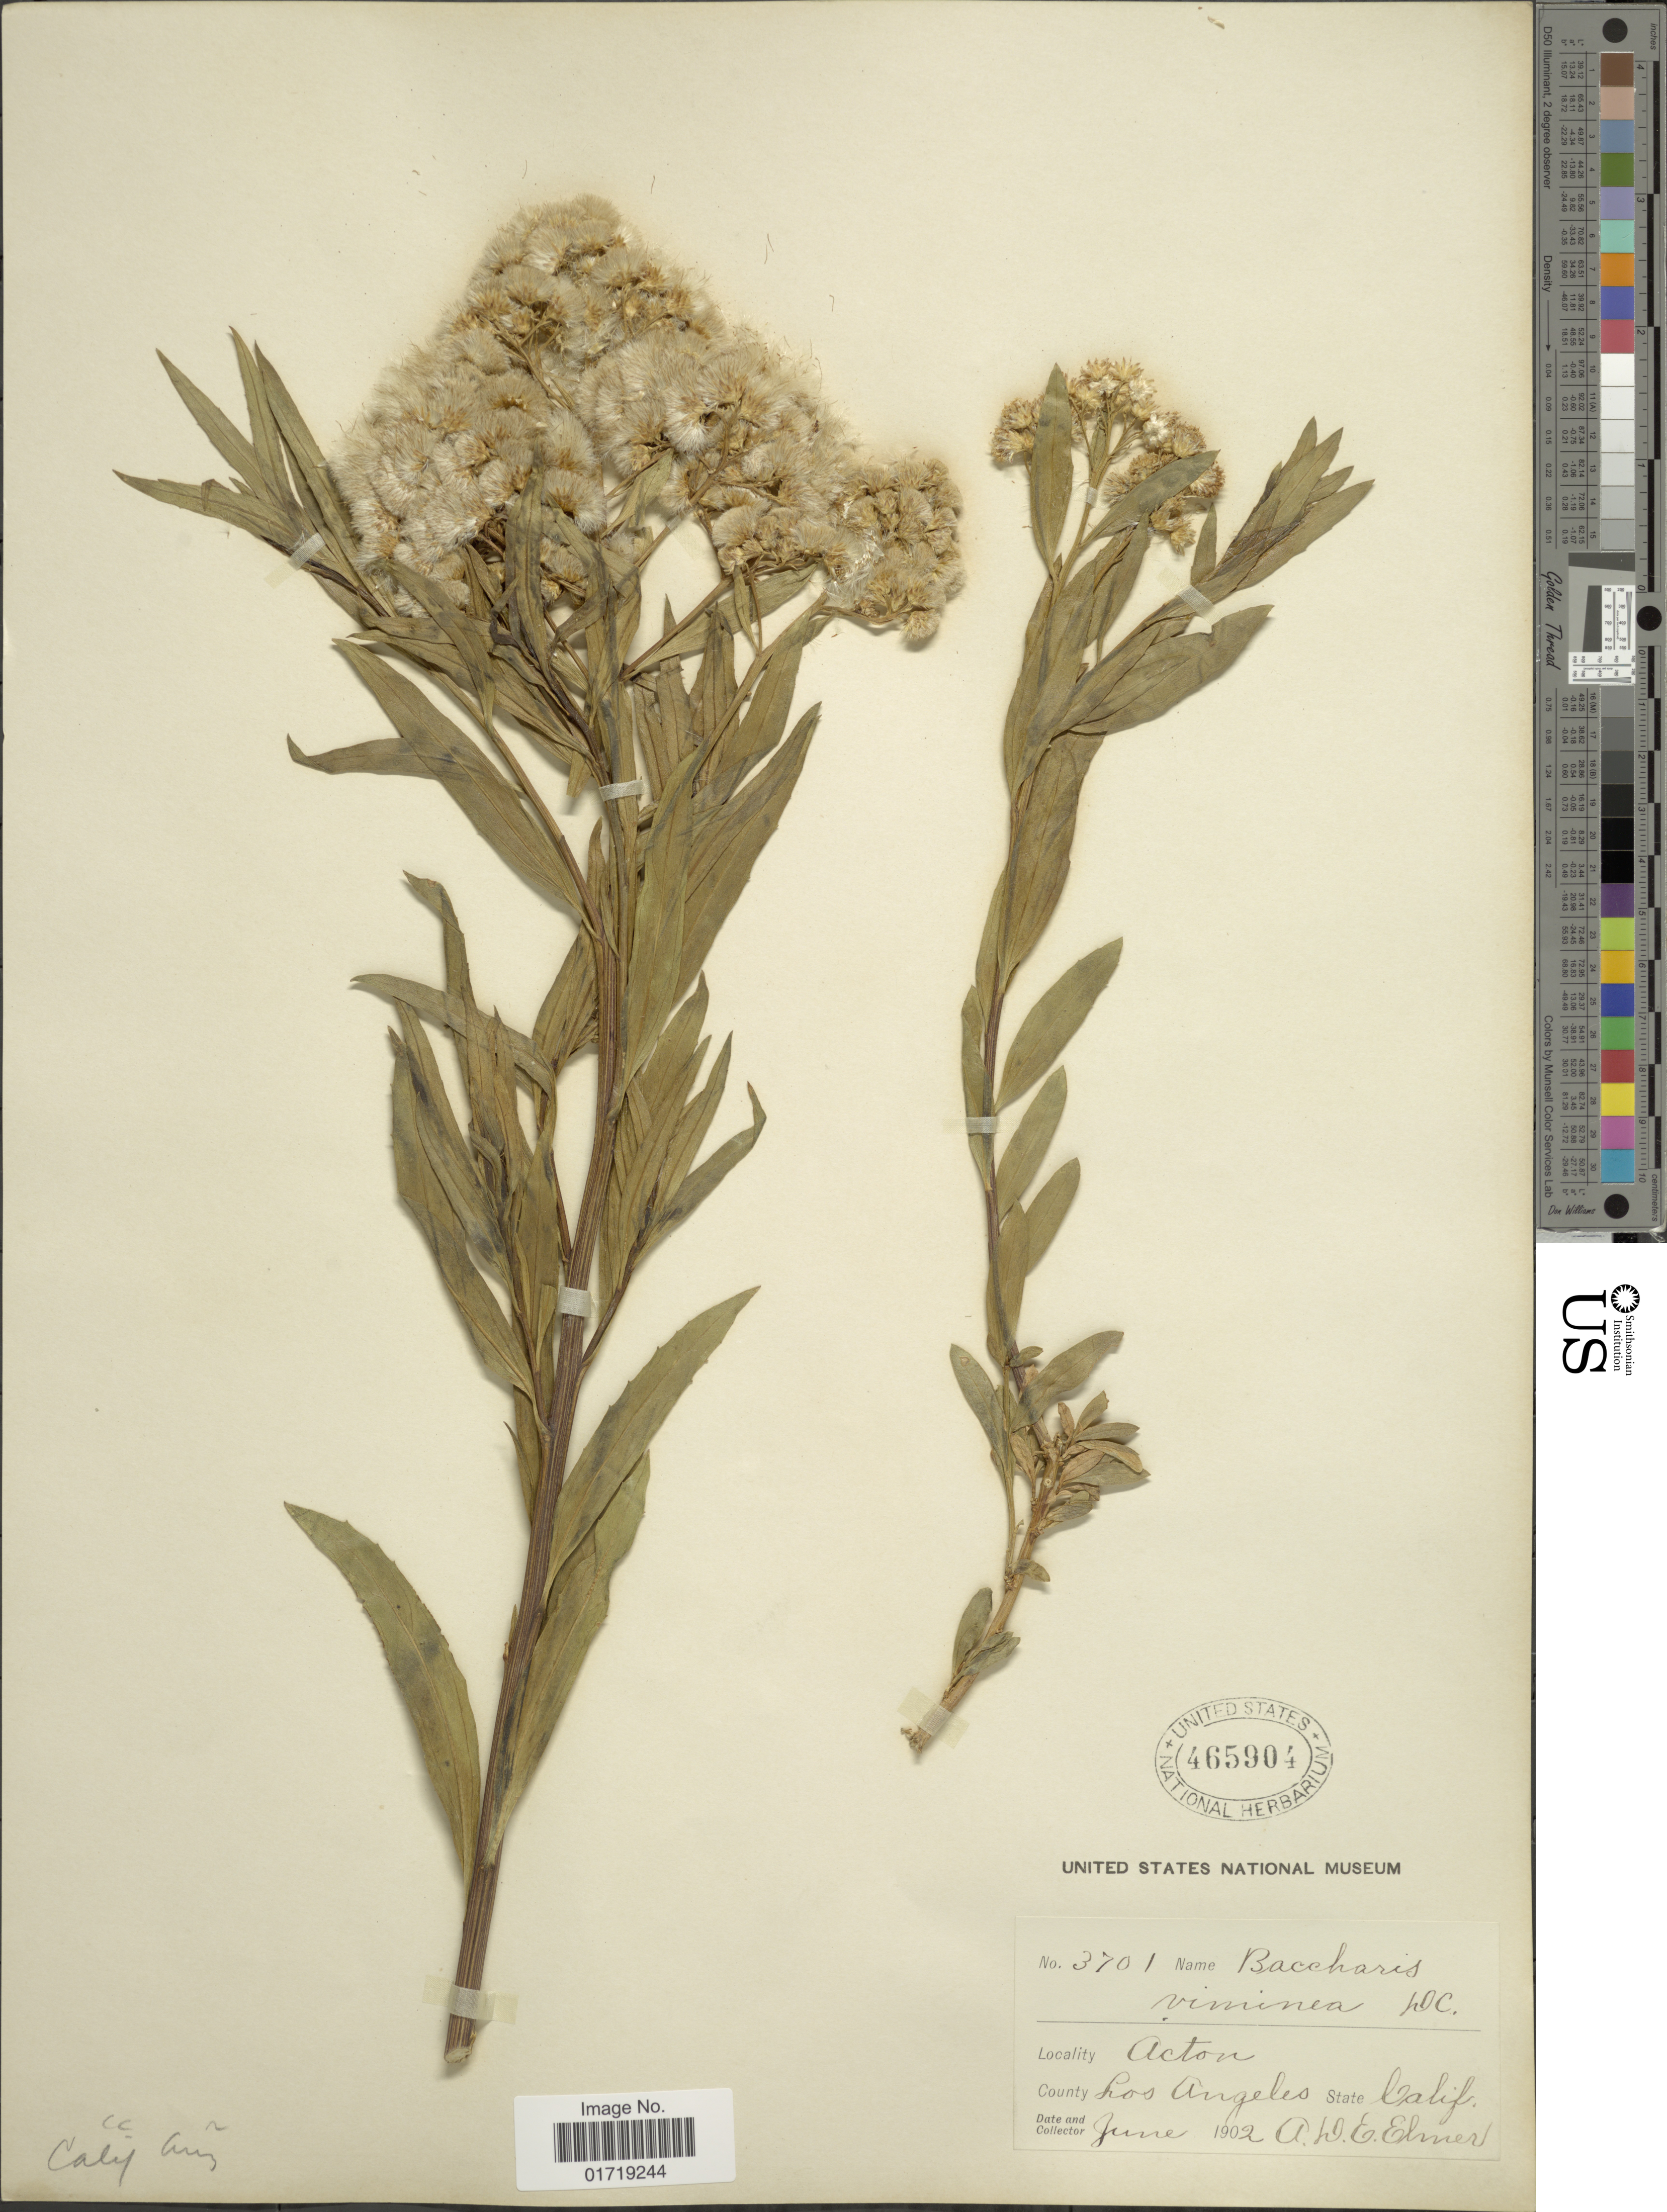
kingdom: Plantae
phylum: Tracheophyta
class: Magnoliopsida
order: Asterales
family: Asteraceae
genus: Baccharis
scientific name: Baccharis viminea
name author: DC.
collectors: A. D. E. Elmer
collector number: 3701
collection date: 1902-06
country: United States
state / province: California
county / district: Los Angeles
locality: Los Angeles, State Calif.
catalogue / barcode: US 465904